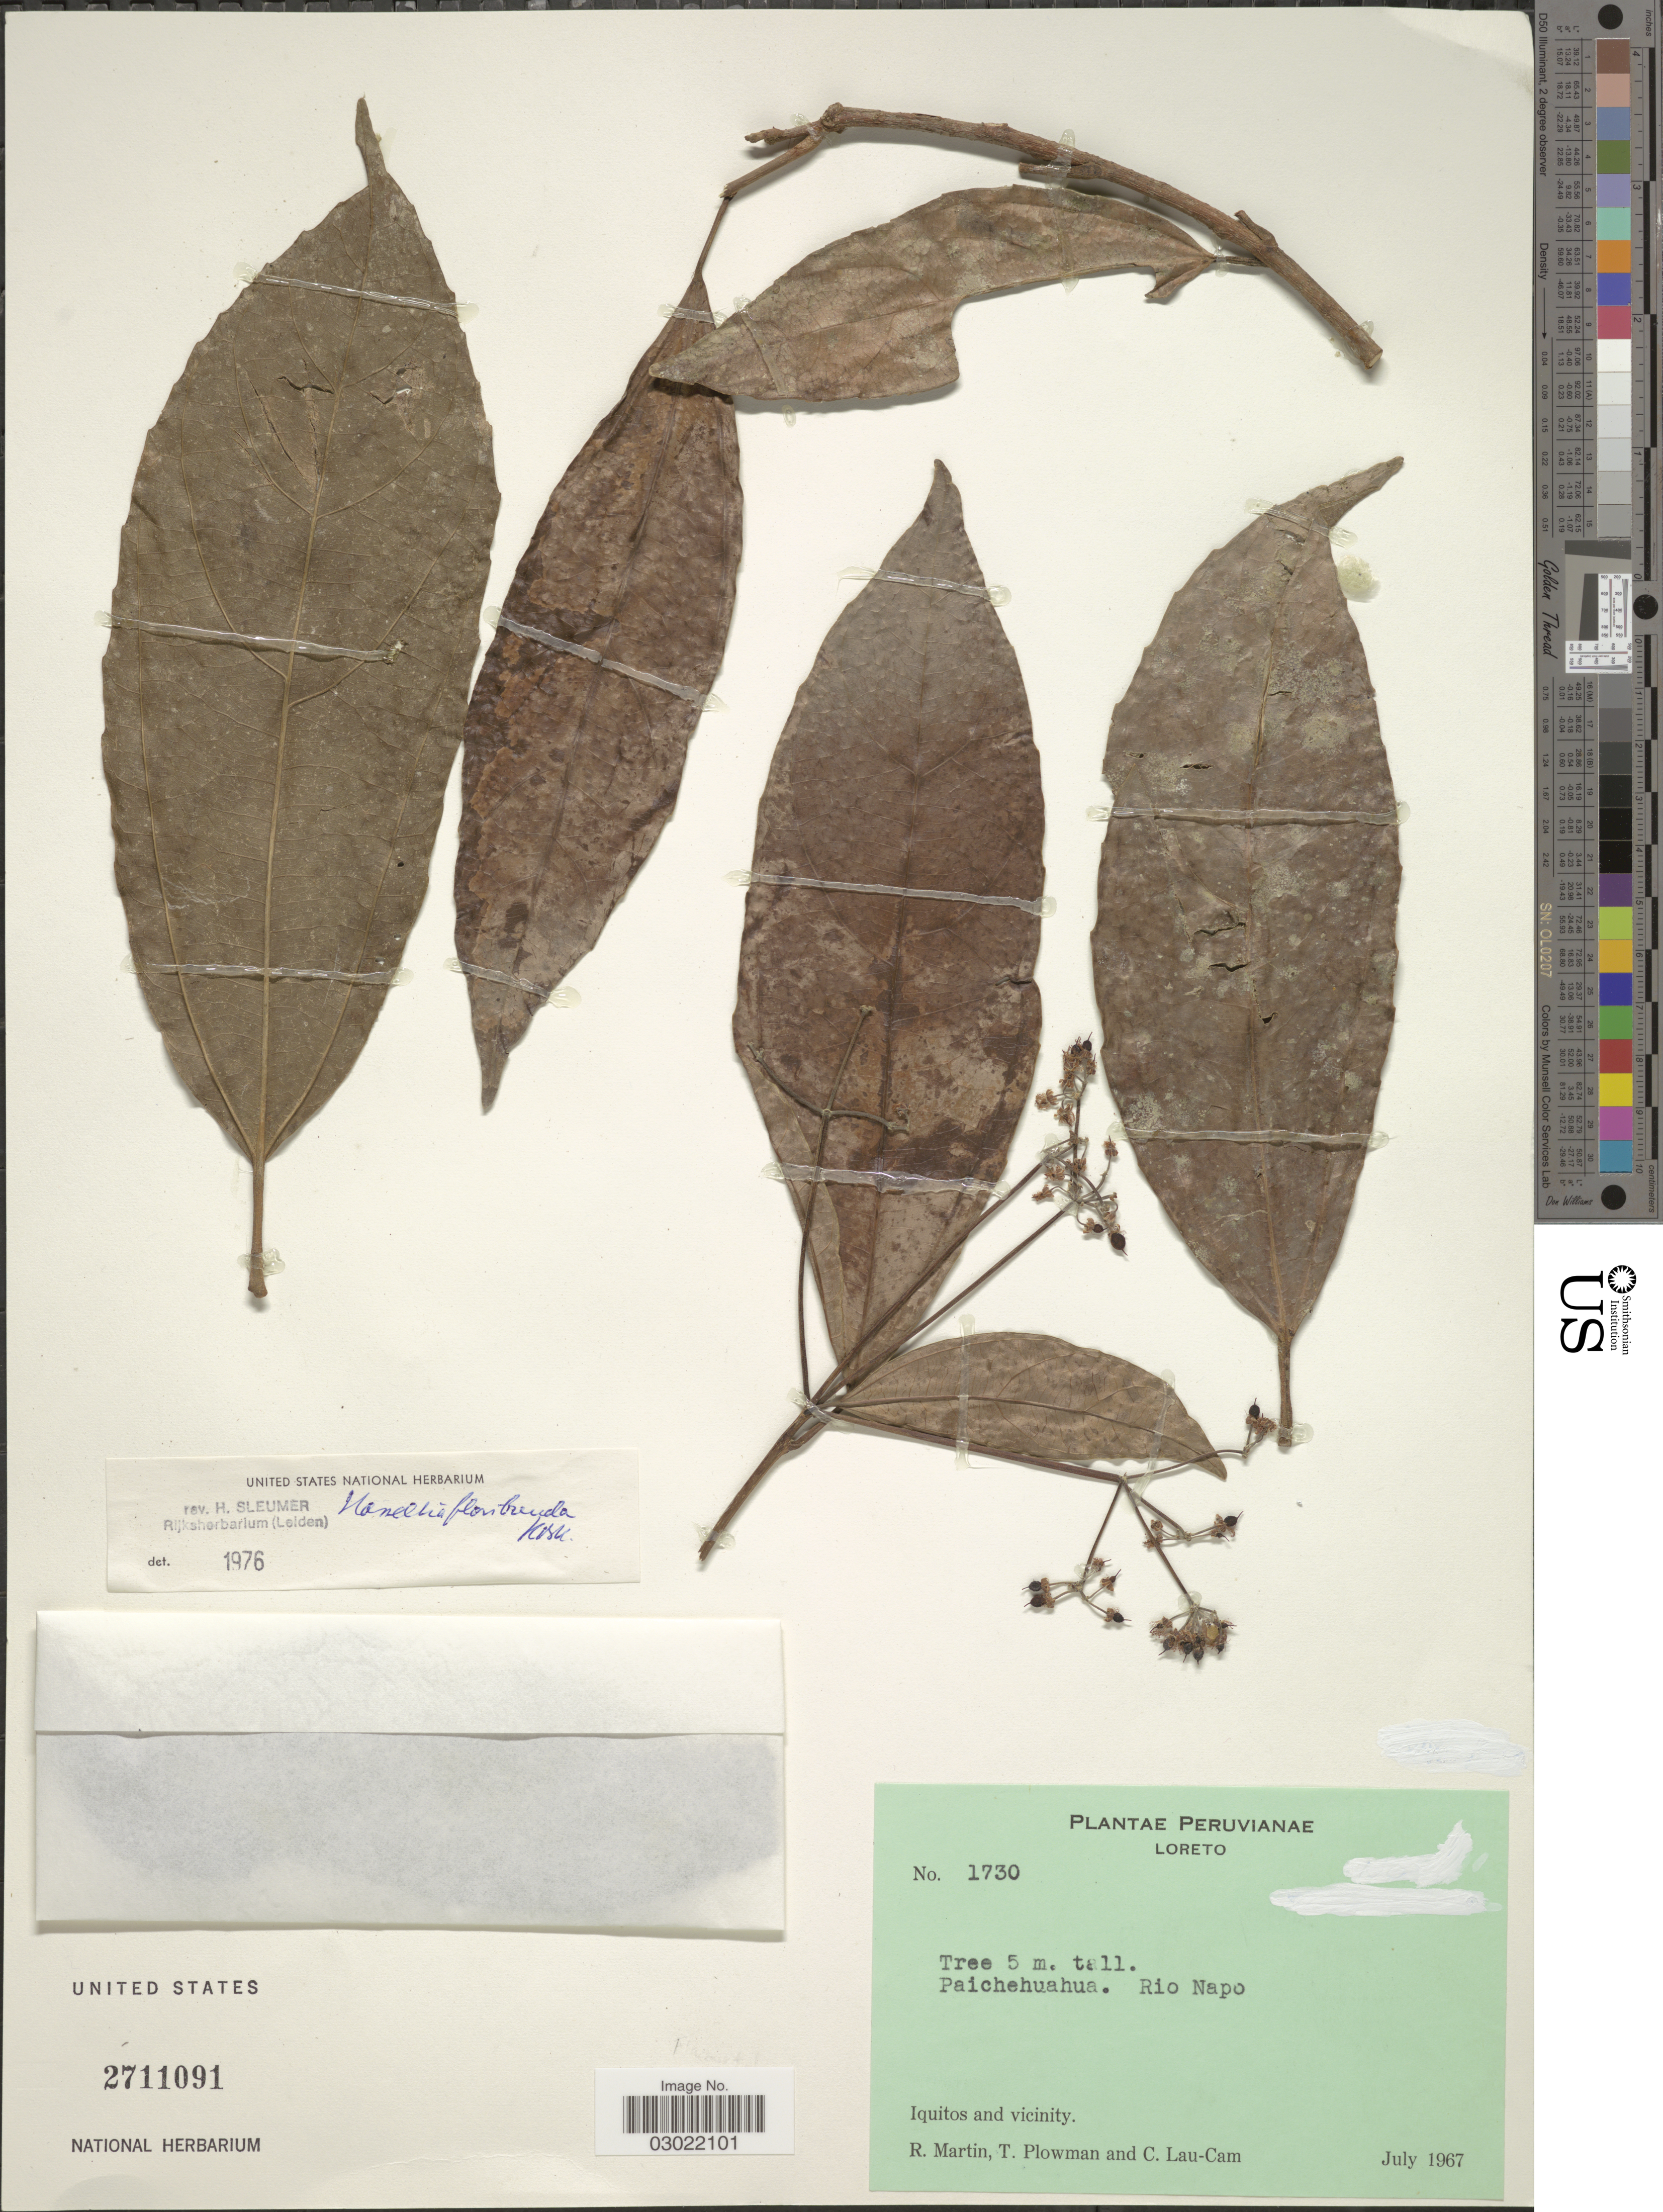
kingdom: Plantae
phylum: Tracheophyta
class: Magnoliopsida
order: Malpighiales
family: Salicaceae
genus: Hasseltia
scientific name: Hasseltia floribunda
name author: Kunth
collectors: R. Martin, T. Plowman & C. Lau-Cam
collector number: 1730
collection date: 1967-07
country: Peru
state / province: Loreto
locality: Paichehuahua. Rio Napo. Iquitos and vicinity.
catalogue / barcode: US 2711091